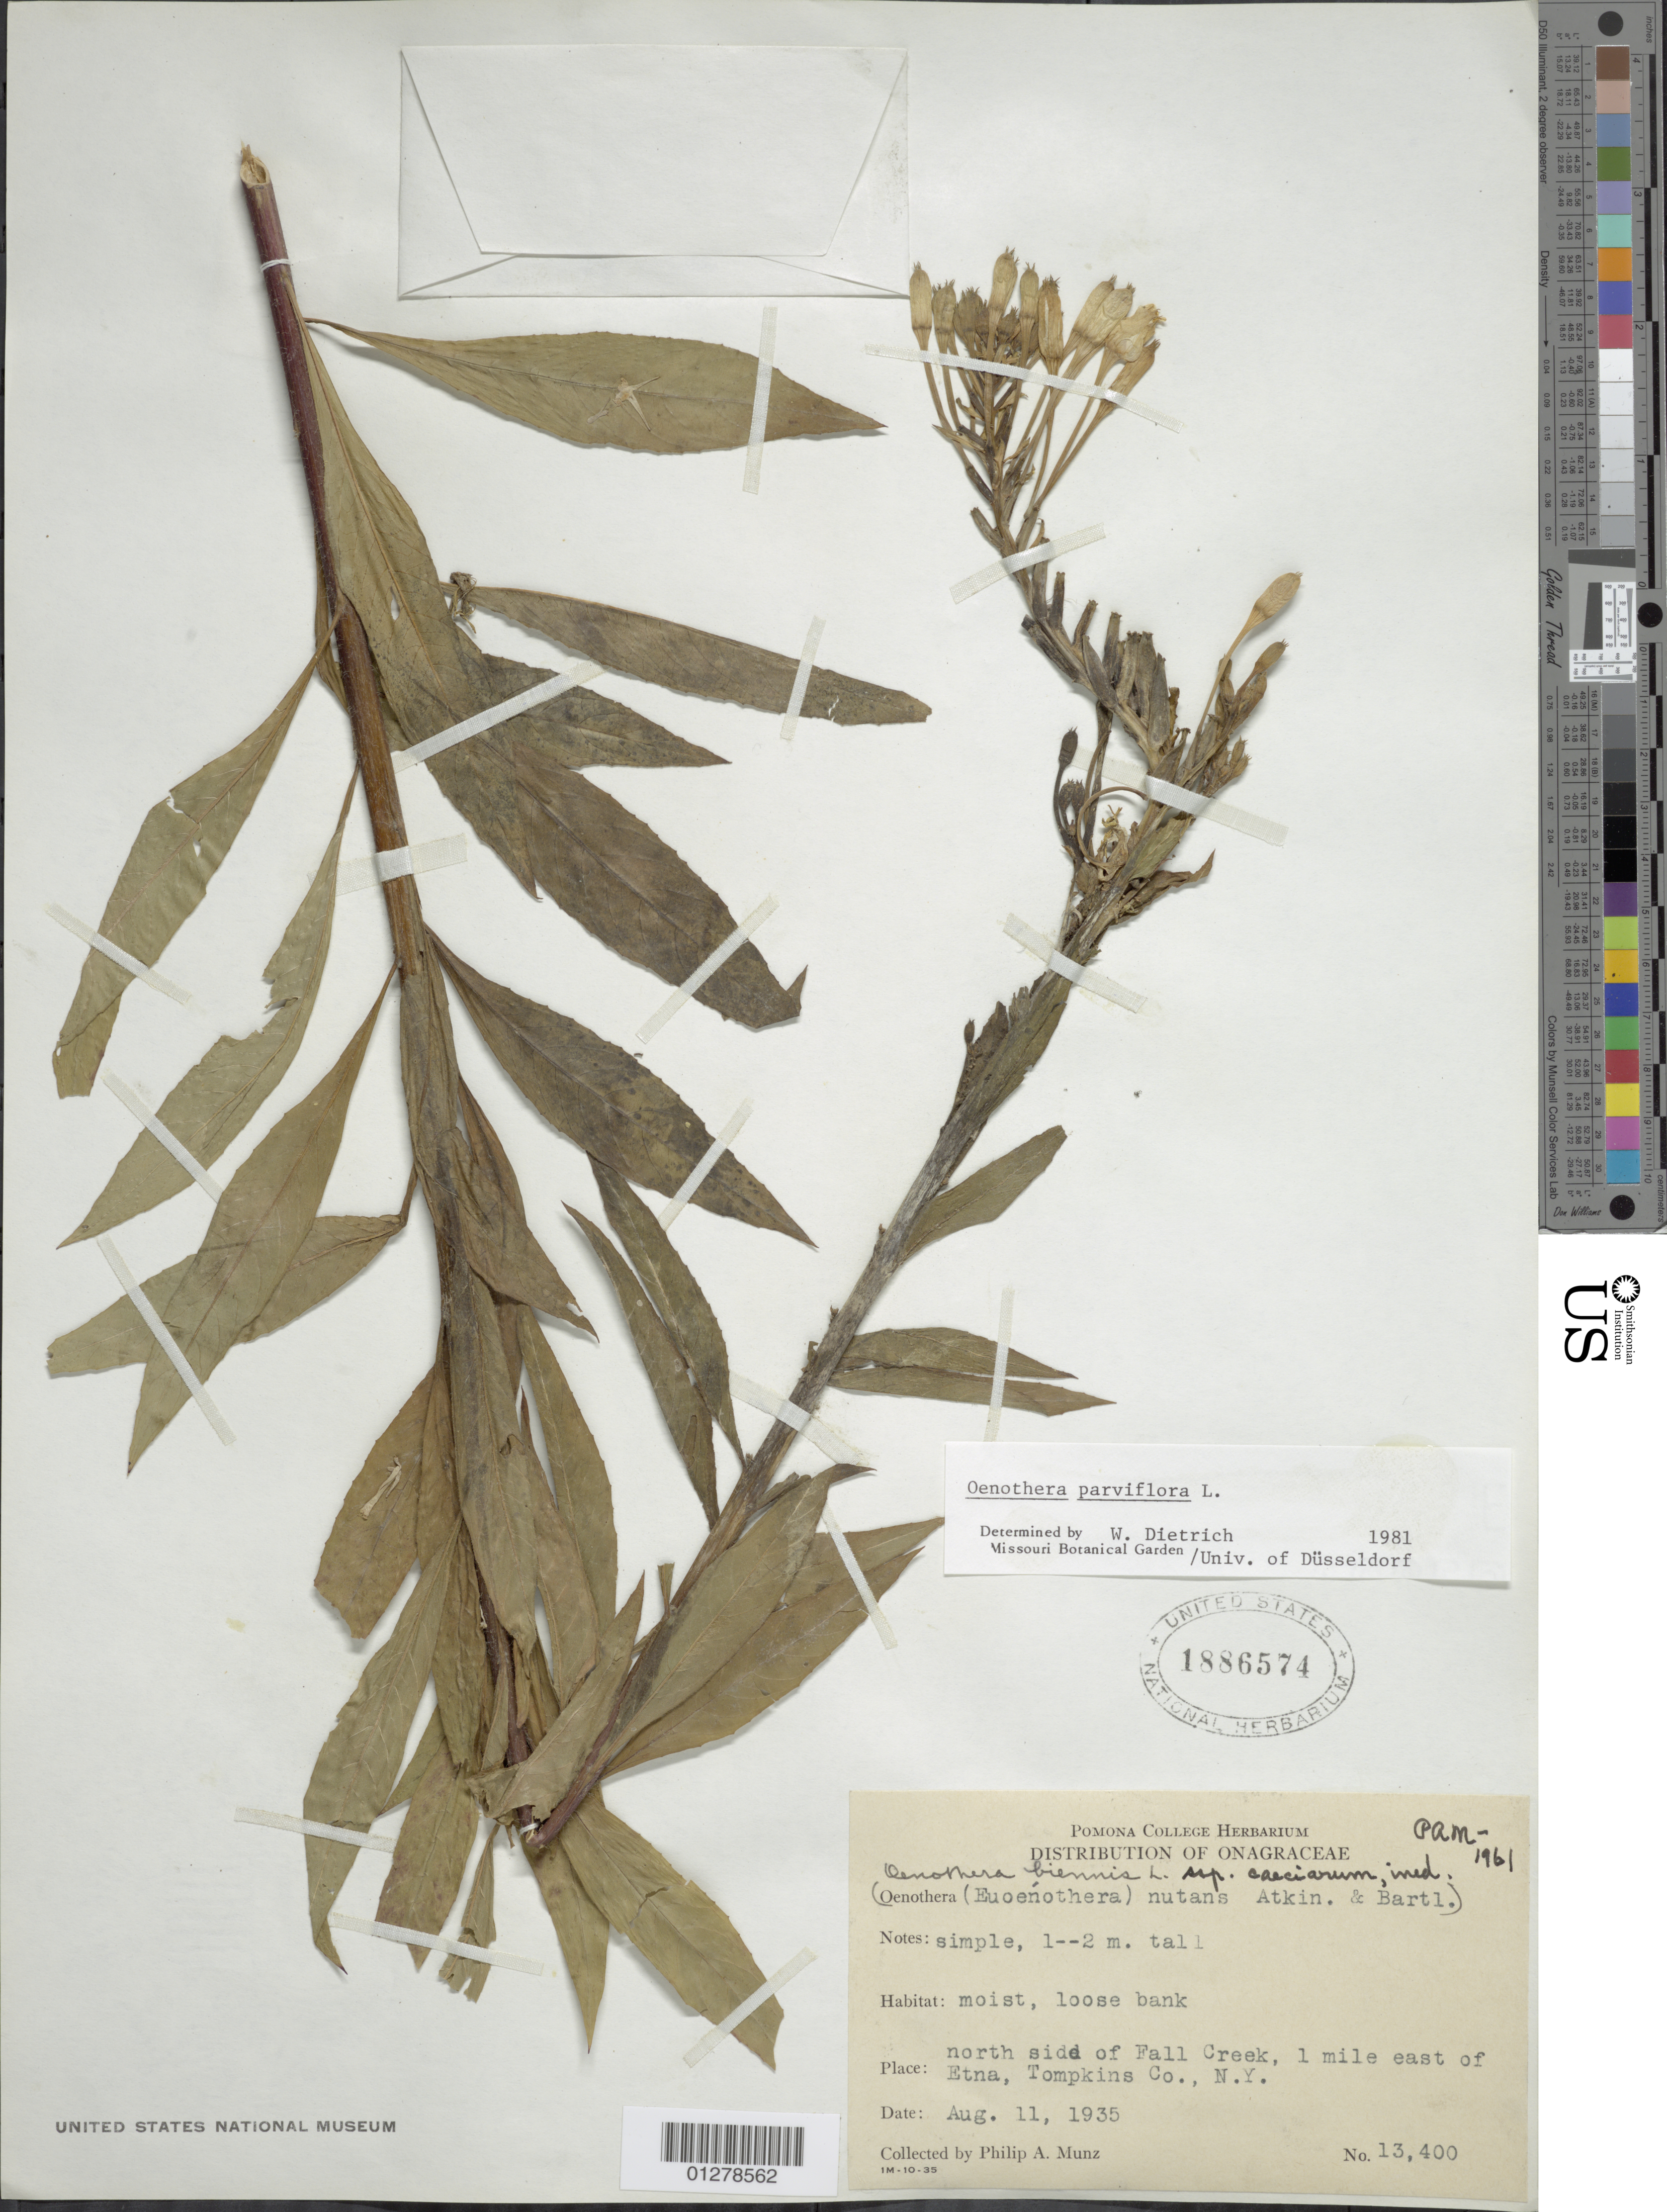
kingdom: Plantae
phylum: Tracheophyta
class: Magnoliopsida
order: Myrtales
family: Onagraceae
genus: Oenothera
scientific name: Oenothera parviflora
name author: L.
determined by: Munz, Philip A.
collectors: P. A. Munz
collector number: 13,400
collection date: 1935-08-11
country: United States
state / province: New York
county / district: Tompkins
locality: N side of Fall Creek, 1 mi E of Etna.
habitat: moist, loose bank.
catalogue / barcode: US 1886574